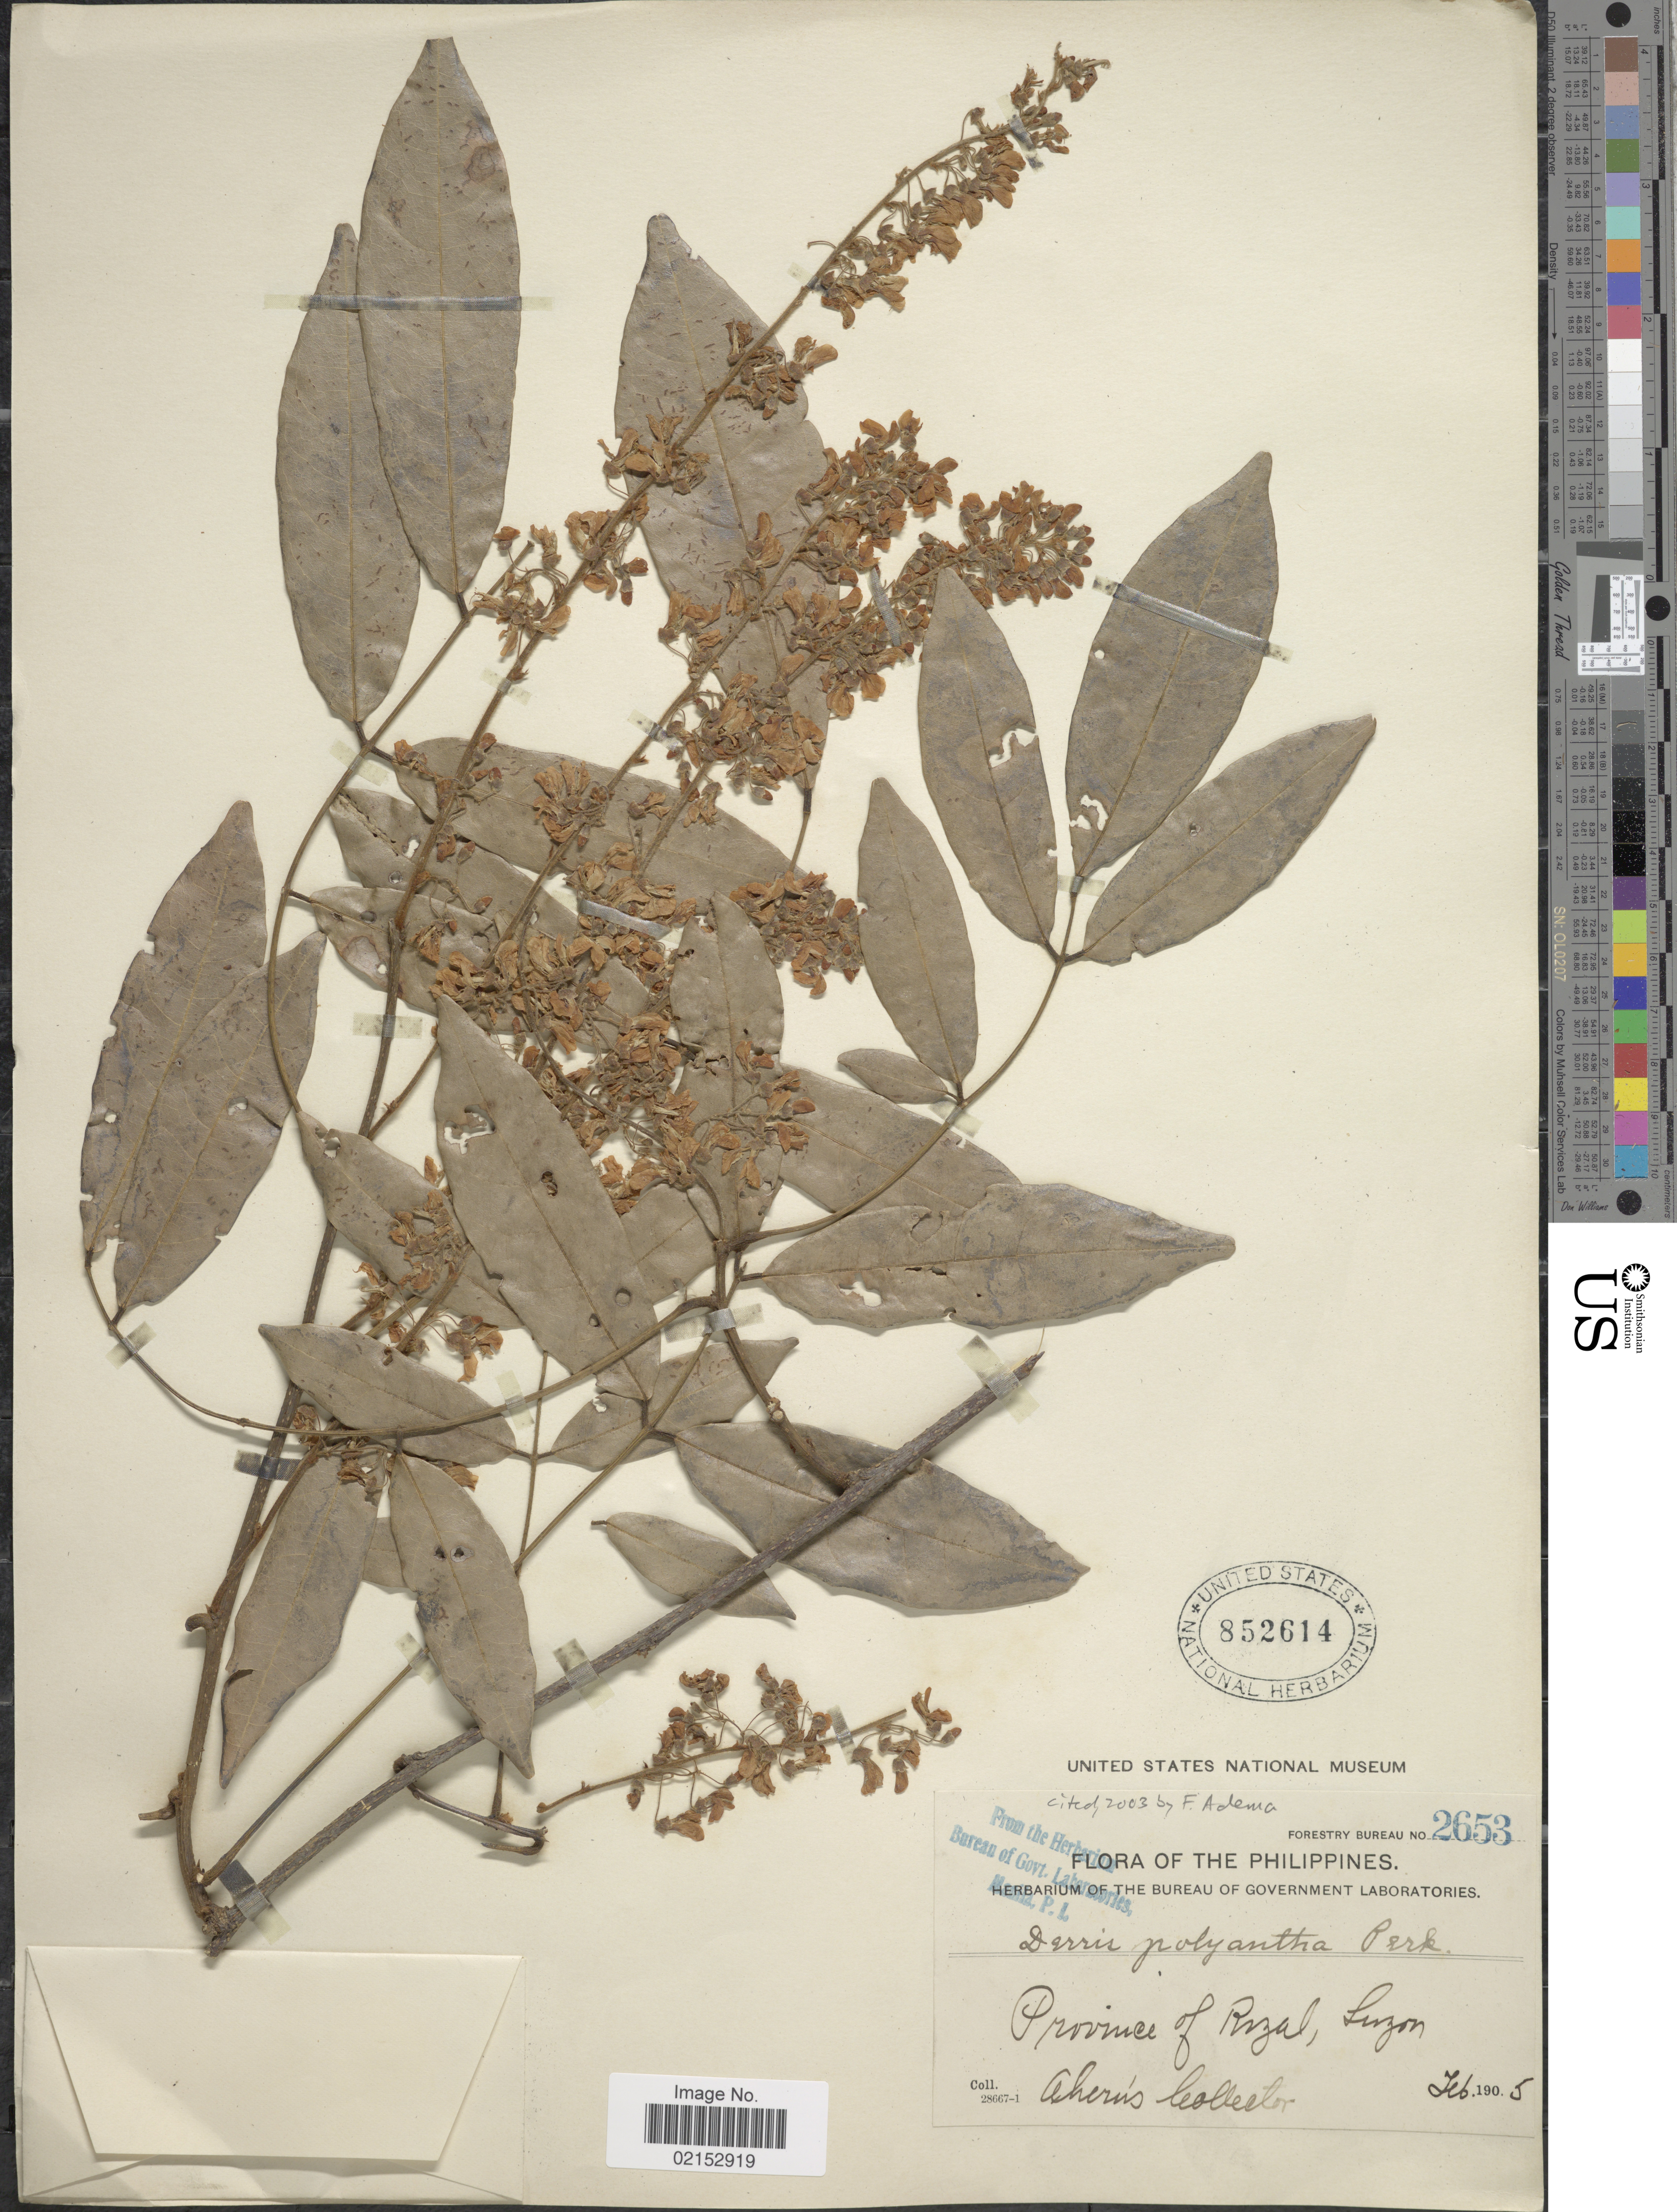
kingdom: Plantae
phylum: Tracheophyta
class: Magnoliopsida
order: Fabales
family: Fabaceae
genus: Derris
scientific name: Derris polyantha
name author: Perkins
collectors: Ahern's collector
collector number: Forestry Bureau 2653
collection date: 1905-02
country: Philippines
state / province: Calabarzon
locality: Province of Rizal, Luzon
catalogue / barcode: US 852614